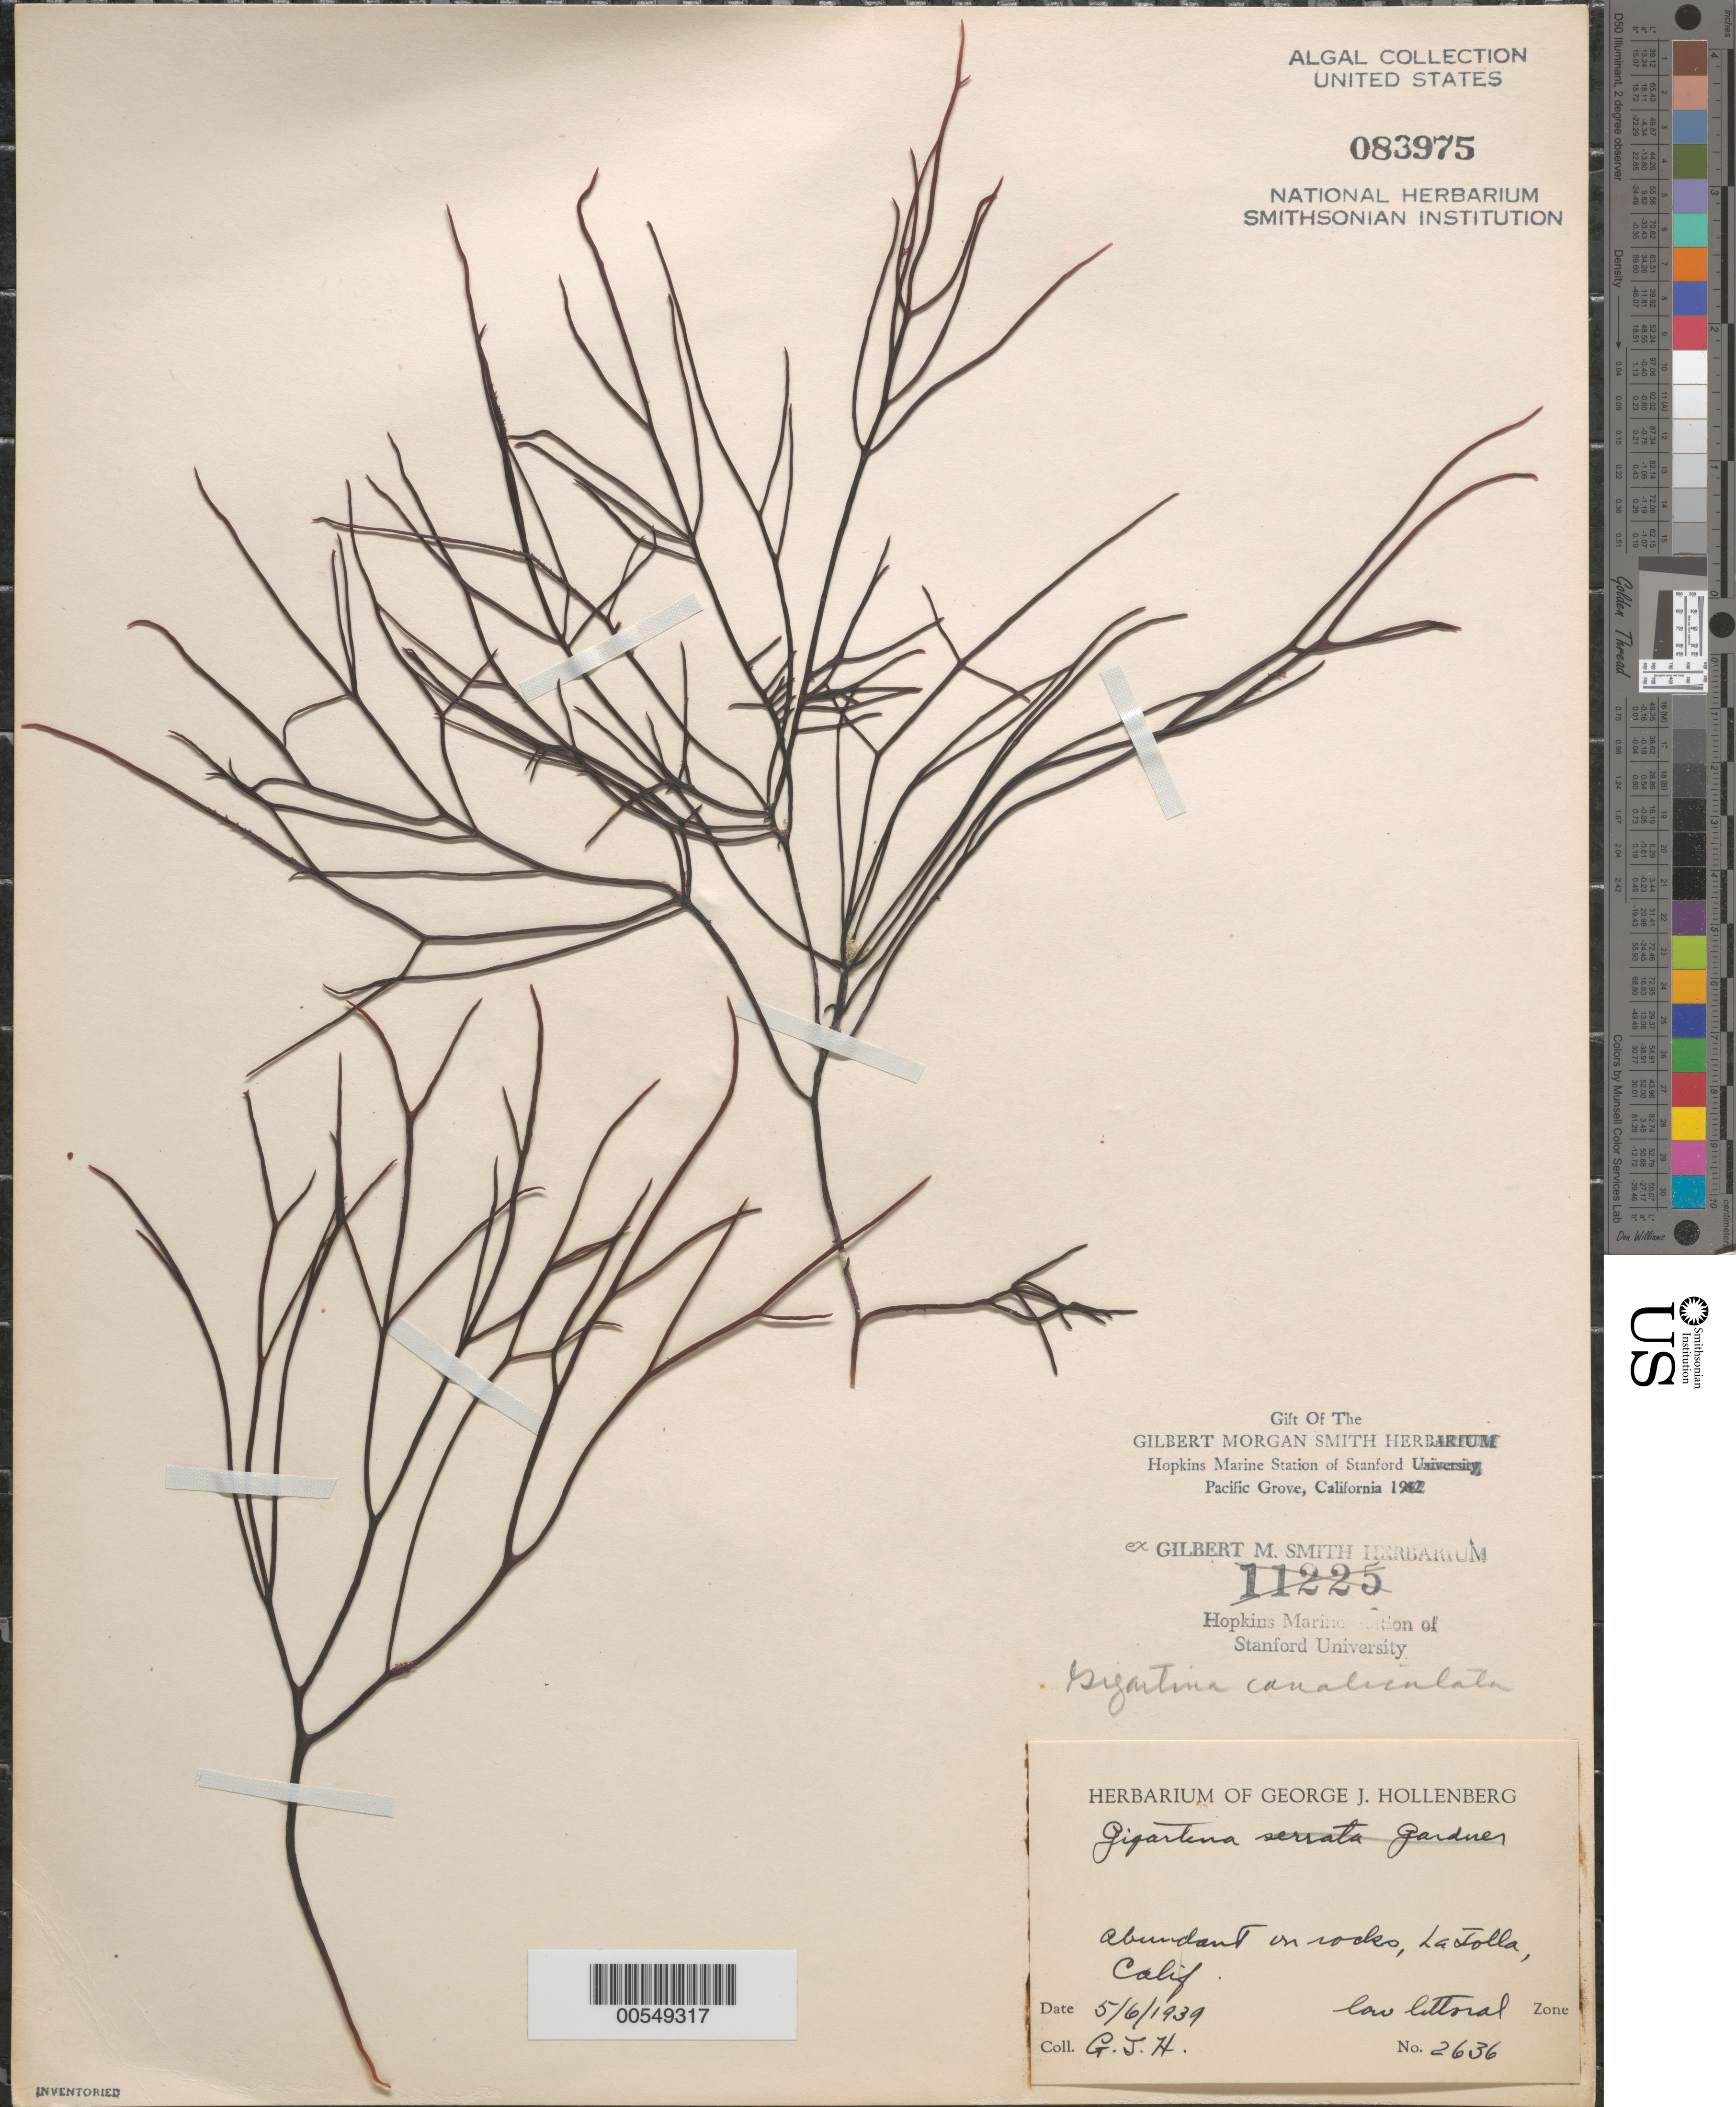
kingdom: Plantae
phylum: Rhodophyta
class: Florideophyceae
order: Gigartinales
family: Gigartinaceae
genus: Chondracanthus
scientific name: Chondracanthus canaliculatus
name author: (Harv.) Guiry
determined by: Algae name updating Project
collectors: G. Hollenberg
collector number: GJH 2636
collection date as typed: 06 May 1939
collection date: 1939-05-06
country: United States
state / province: California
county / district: San Diego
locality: La Jolla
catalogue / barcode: US 83975